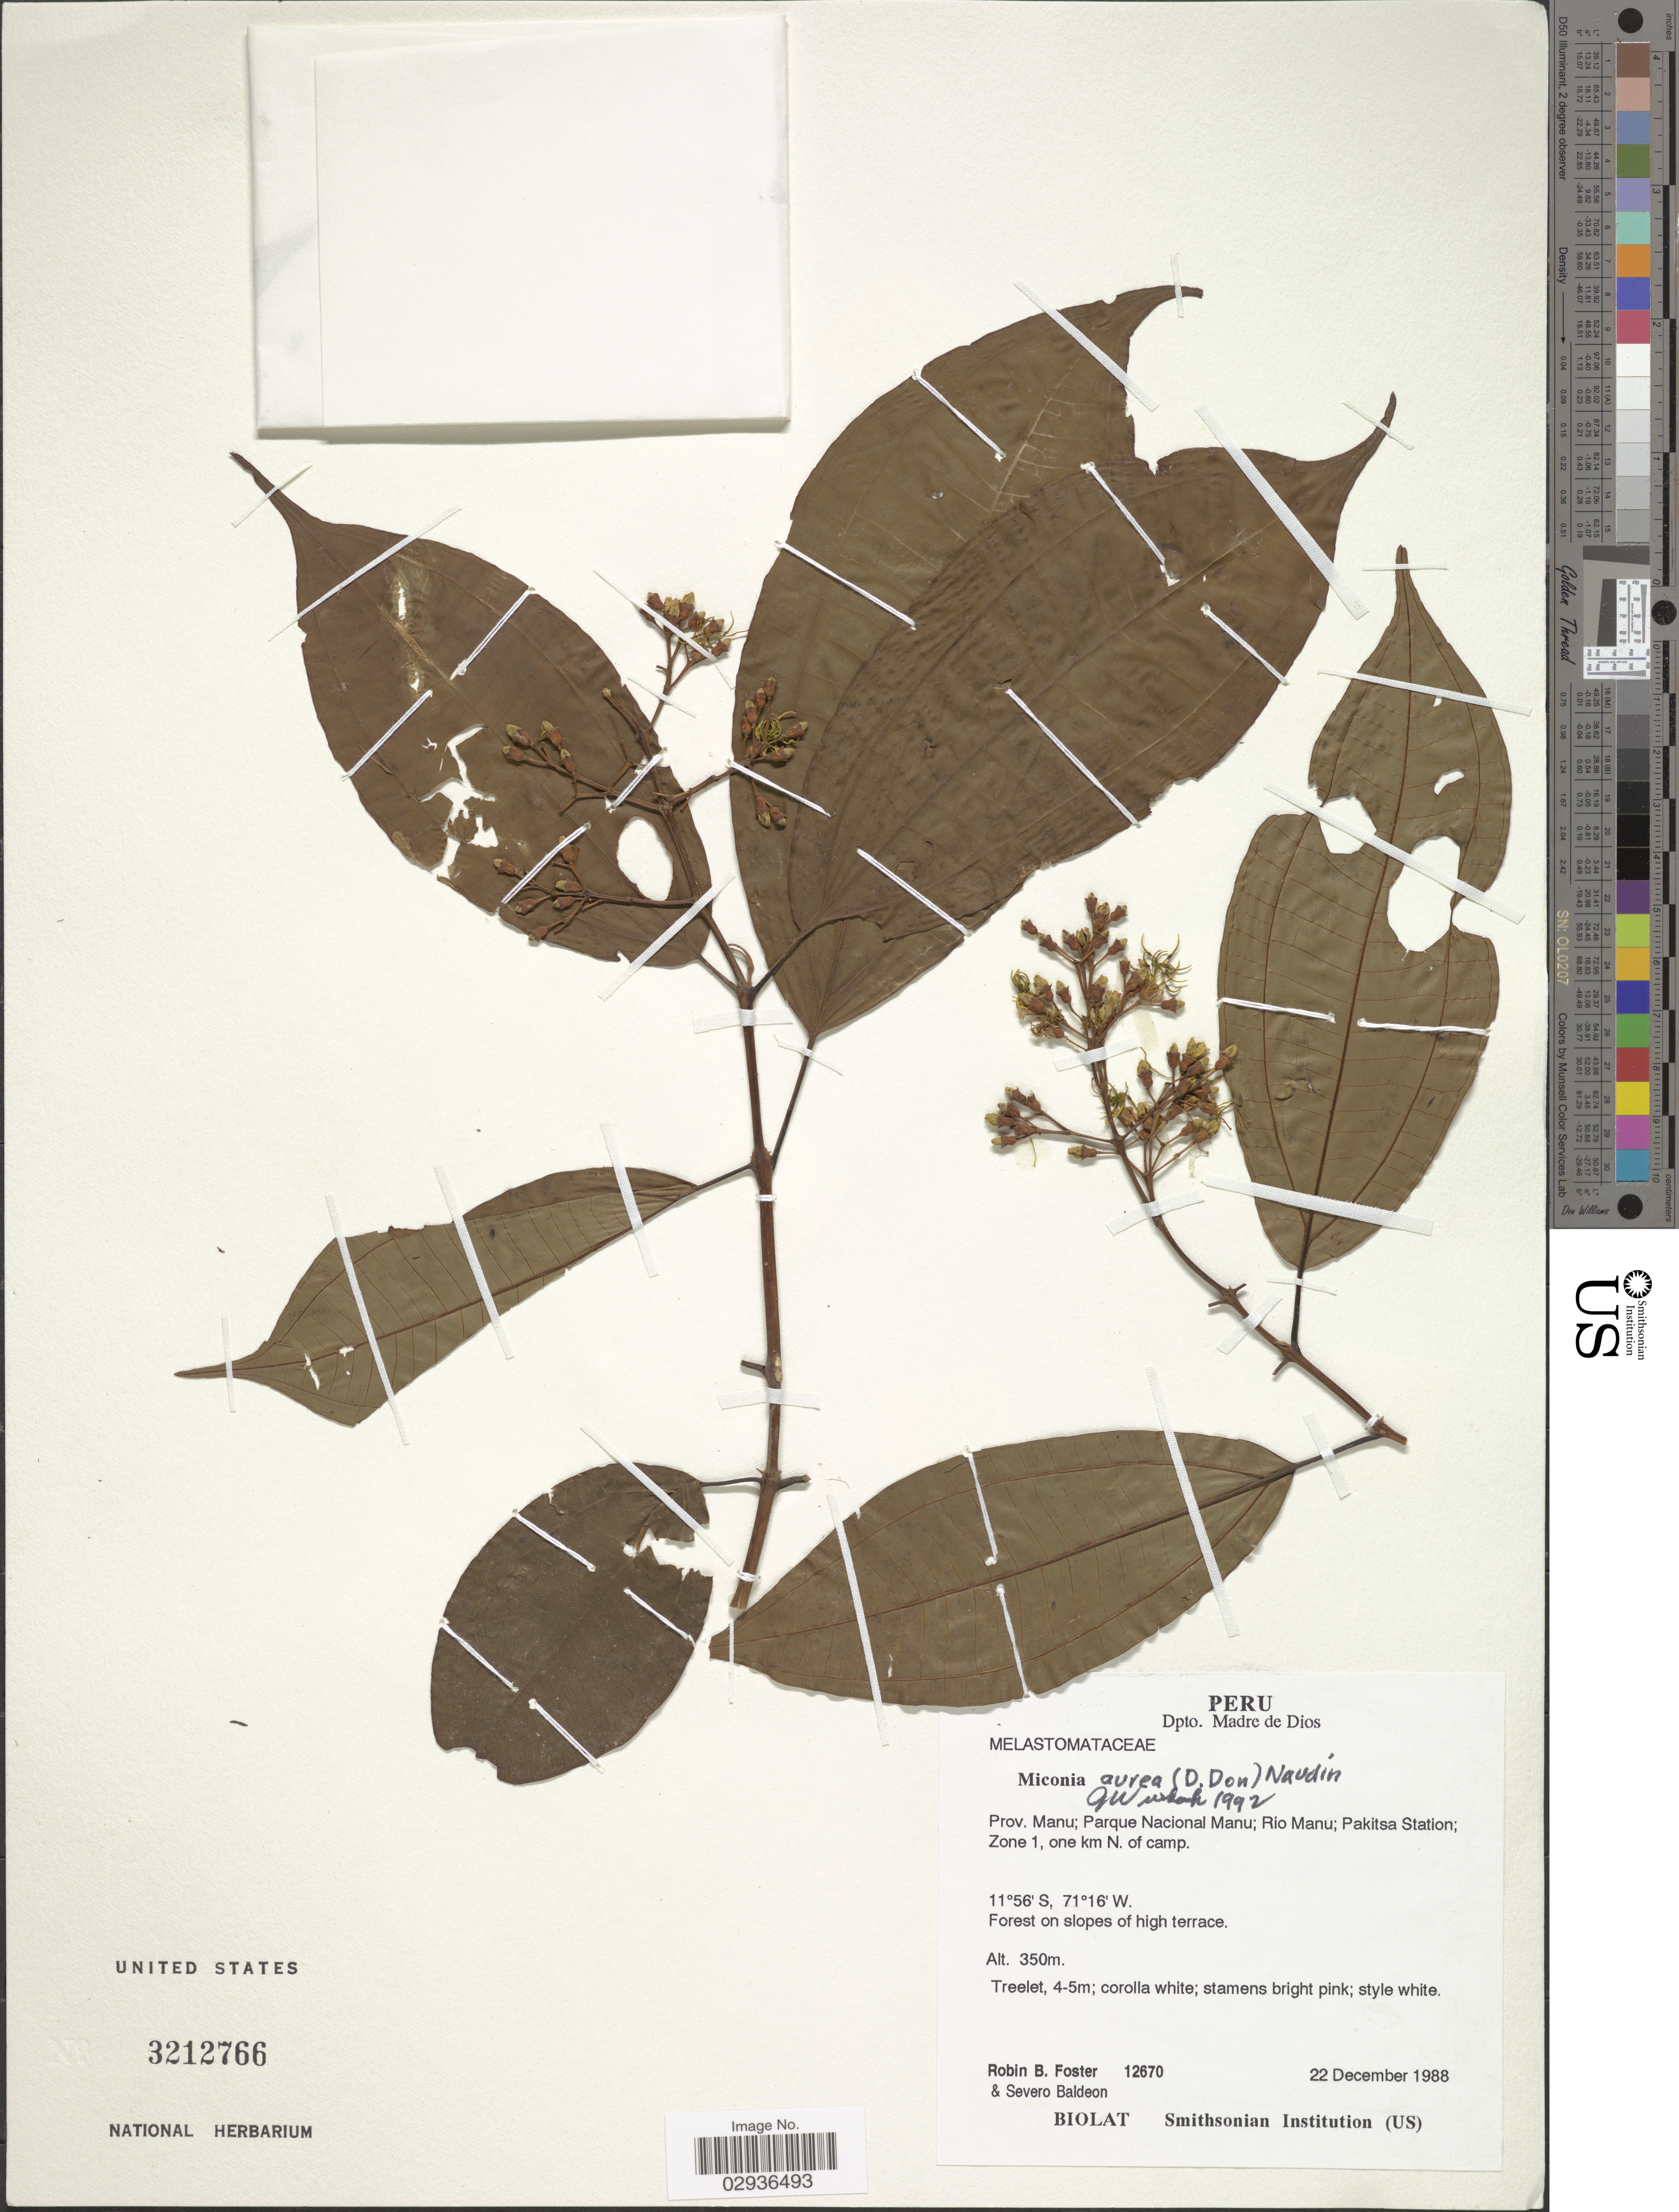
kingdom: Plantae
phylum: Tracheophyta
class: Magnoliopsida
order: Myrtales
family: Melastomataceae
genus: Miconia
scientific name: Miconia aurea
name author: (D. Don) Naudin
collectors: R. B. Foster & S. Baldeon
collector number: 12670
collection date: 1988-12-22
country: Peru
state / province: Madre de Dios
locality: Dpto. Madre de Dios, Prov. Manu; Parque Nacional Manu; Rio Manu;Pakitsa Station; Zone 1, one km N. of camp.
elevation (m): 350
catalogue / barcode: US 3212766